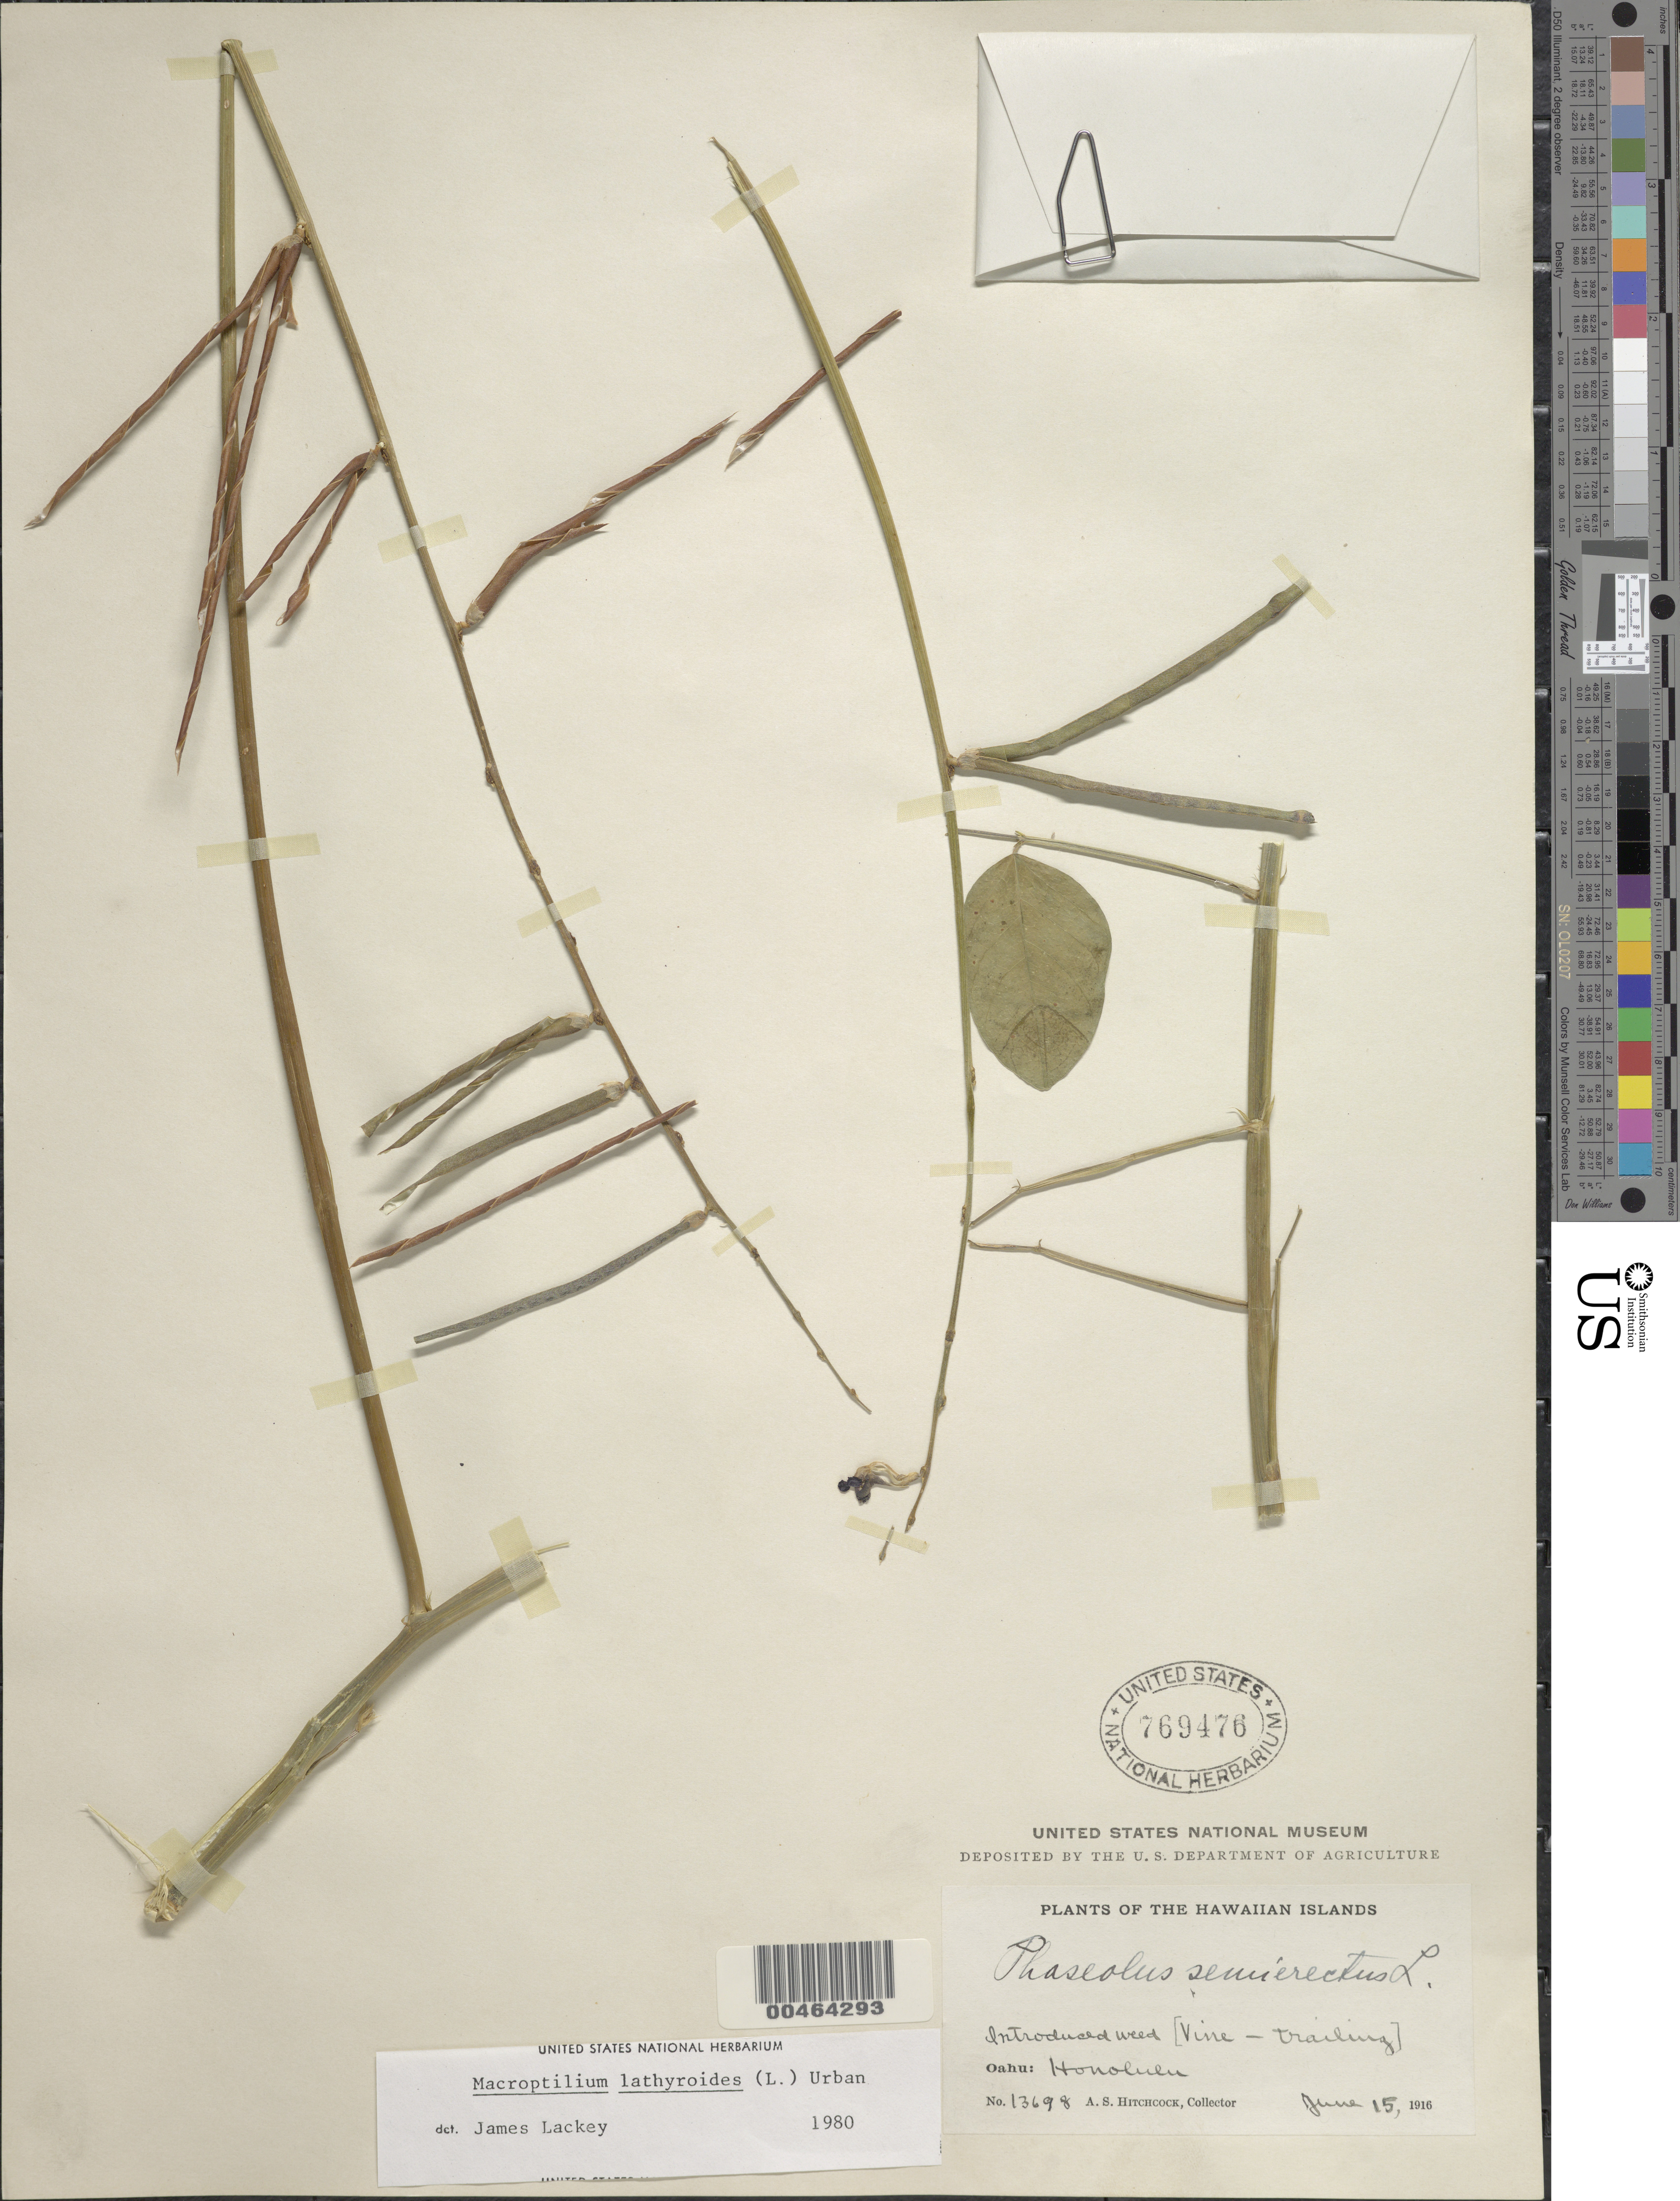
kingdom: Plantae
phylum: Tracheophyta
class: Magnoliopsida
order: Fabales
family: Fabaceae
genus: Macroptilium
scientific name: Macroptilium lathyroides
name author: (L.) Urb.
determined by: Lackey, J.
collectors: A. S. Hitchcock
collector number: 13698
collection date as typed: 15 Jun 1916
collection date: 1916-06-15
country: United States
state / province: Hawaii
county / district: Honolulu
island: Oahu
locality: Honolulu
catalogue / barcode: US 769476